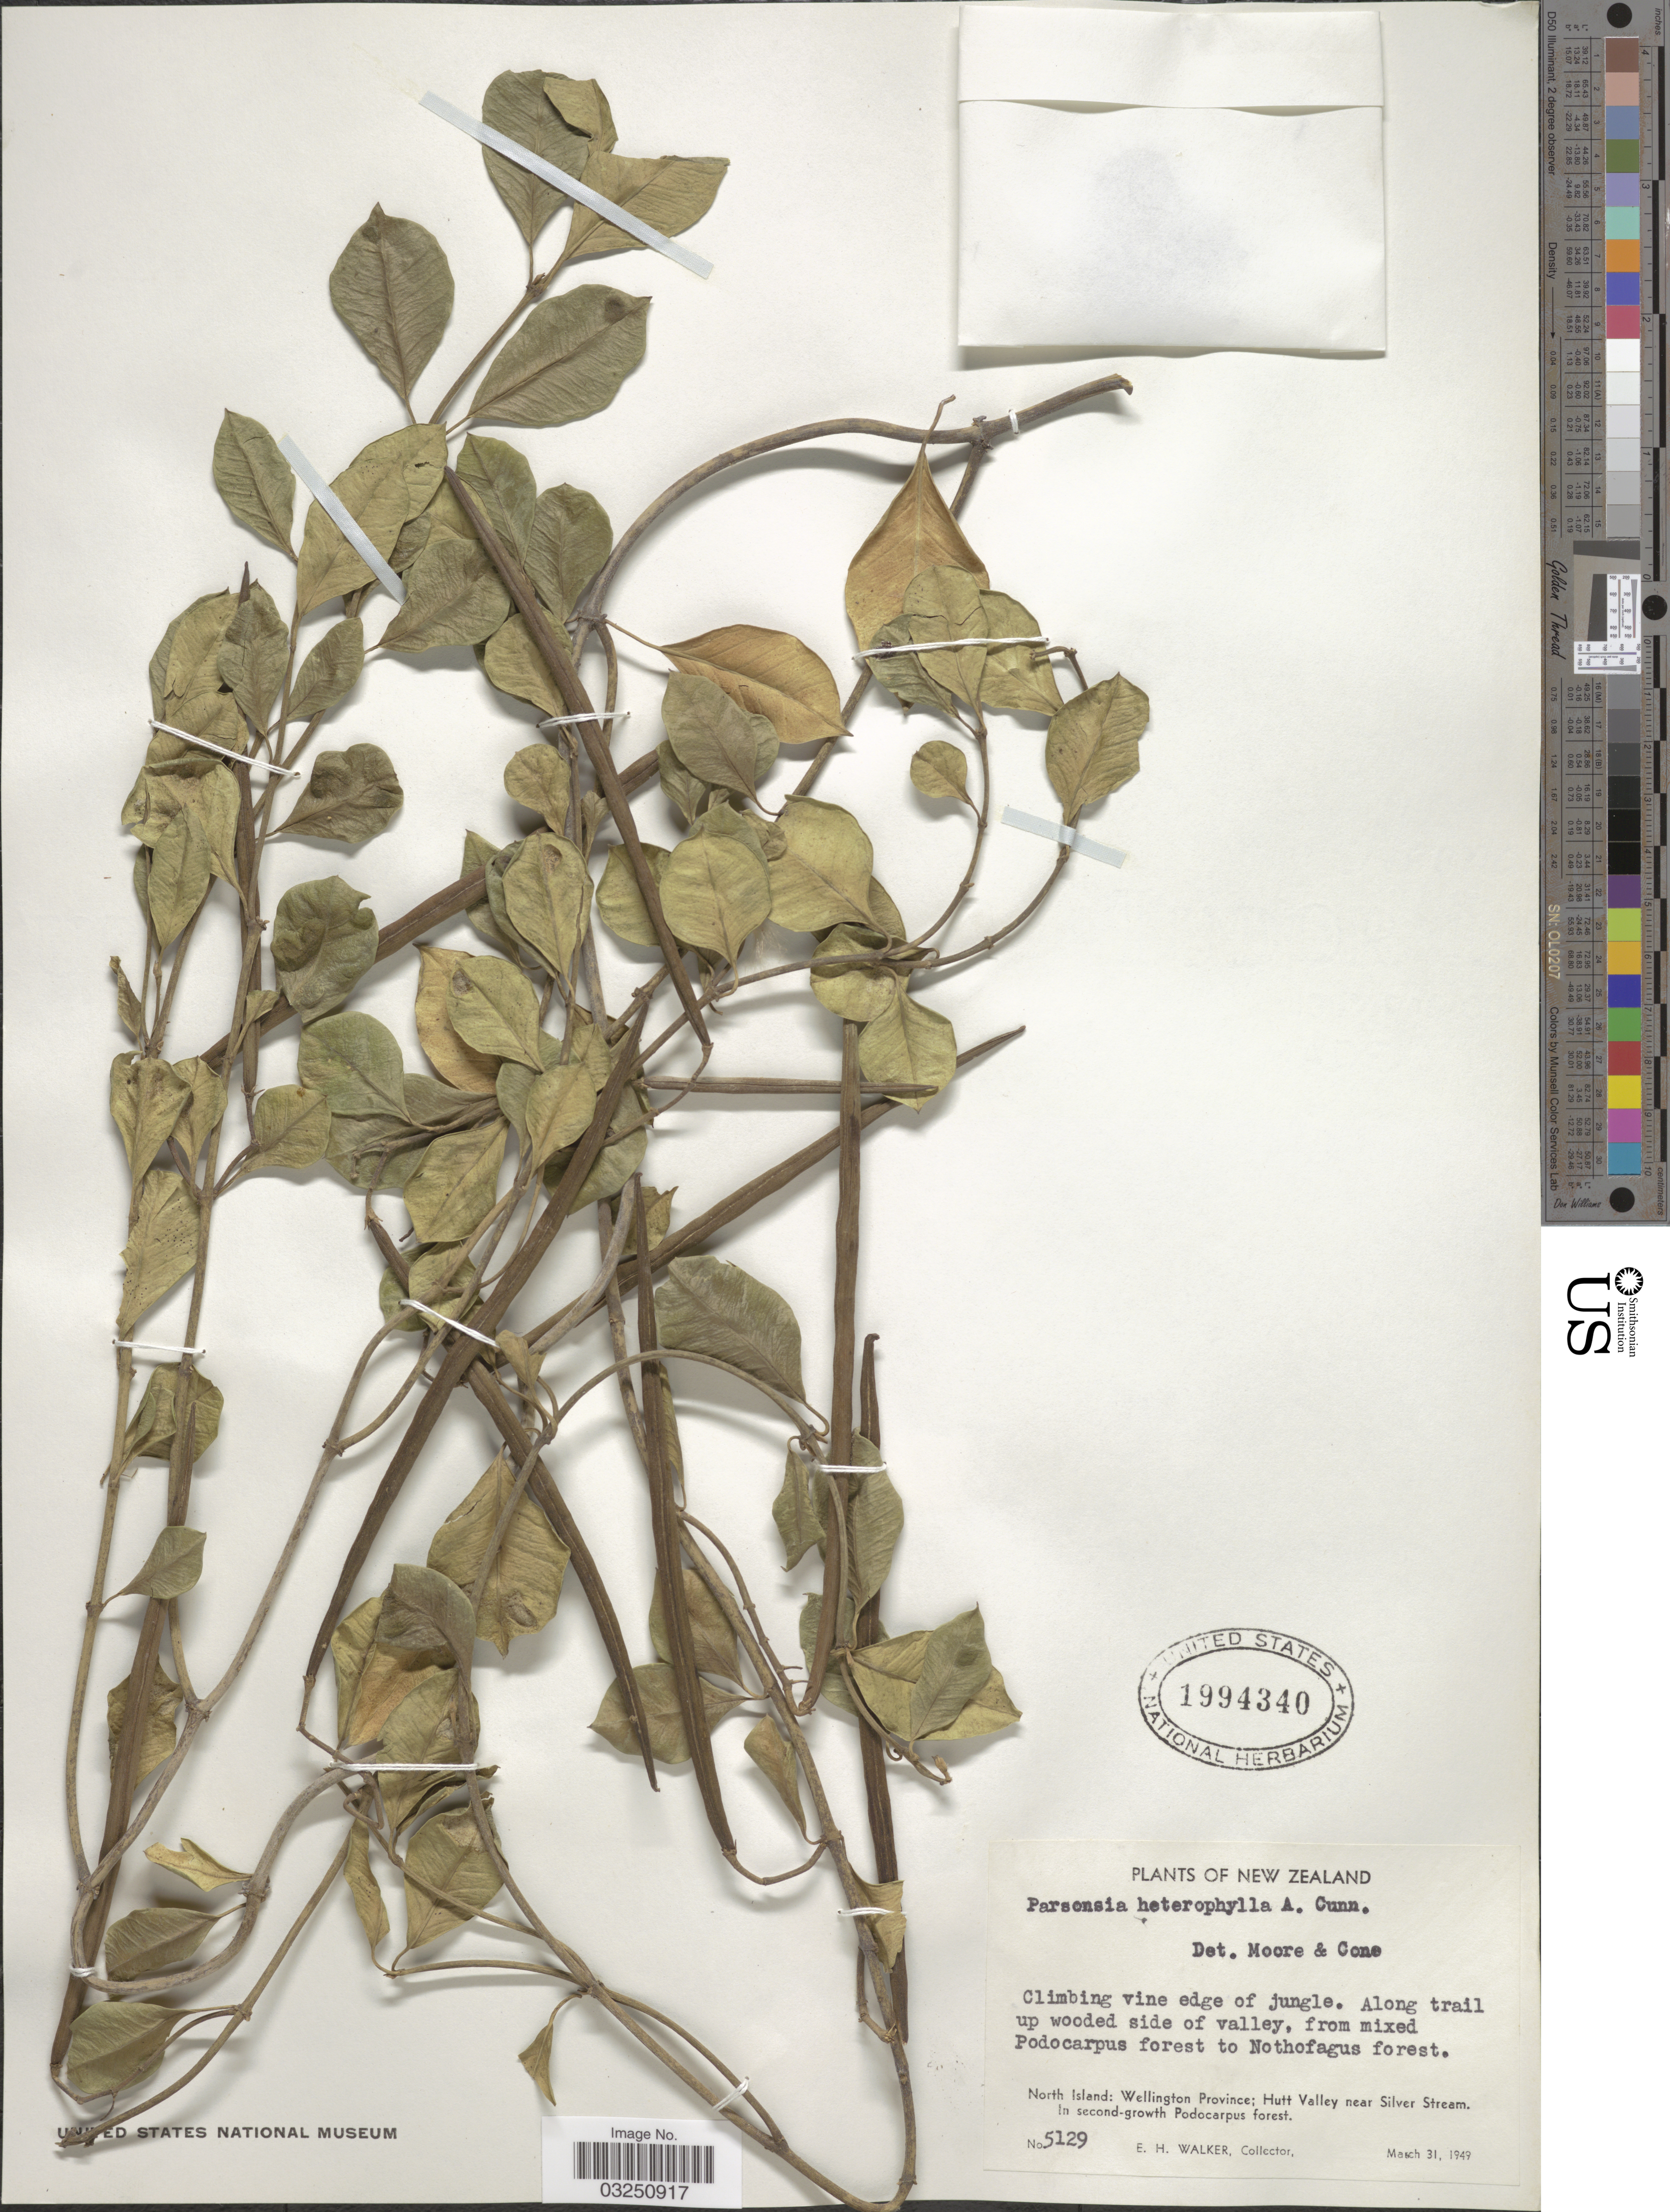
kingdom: Plantae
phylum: Tracheophyta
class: Magnoliopsida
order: Gentianales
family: Apocynaceae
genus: Parsonsia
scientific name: Parsonsia heterophylla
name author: A. Cunn.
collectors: E. H. Walker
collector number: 5129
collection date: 1949-03-31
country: New Zealand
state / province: Wellington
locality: North Island: Wellington Province; Hutt Valley near Silver Stream. In second-growth Podocarpus forest.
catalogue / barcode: US 1994340